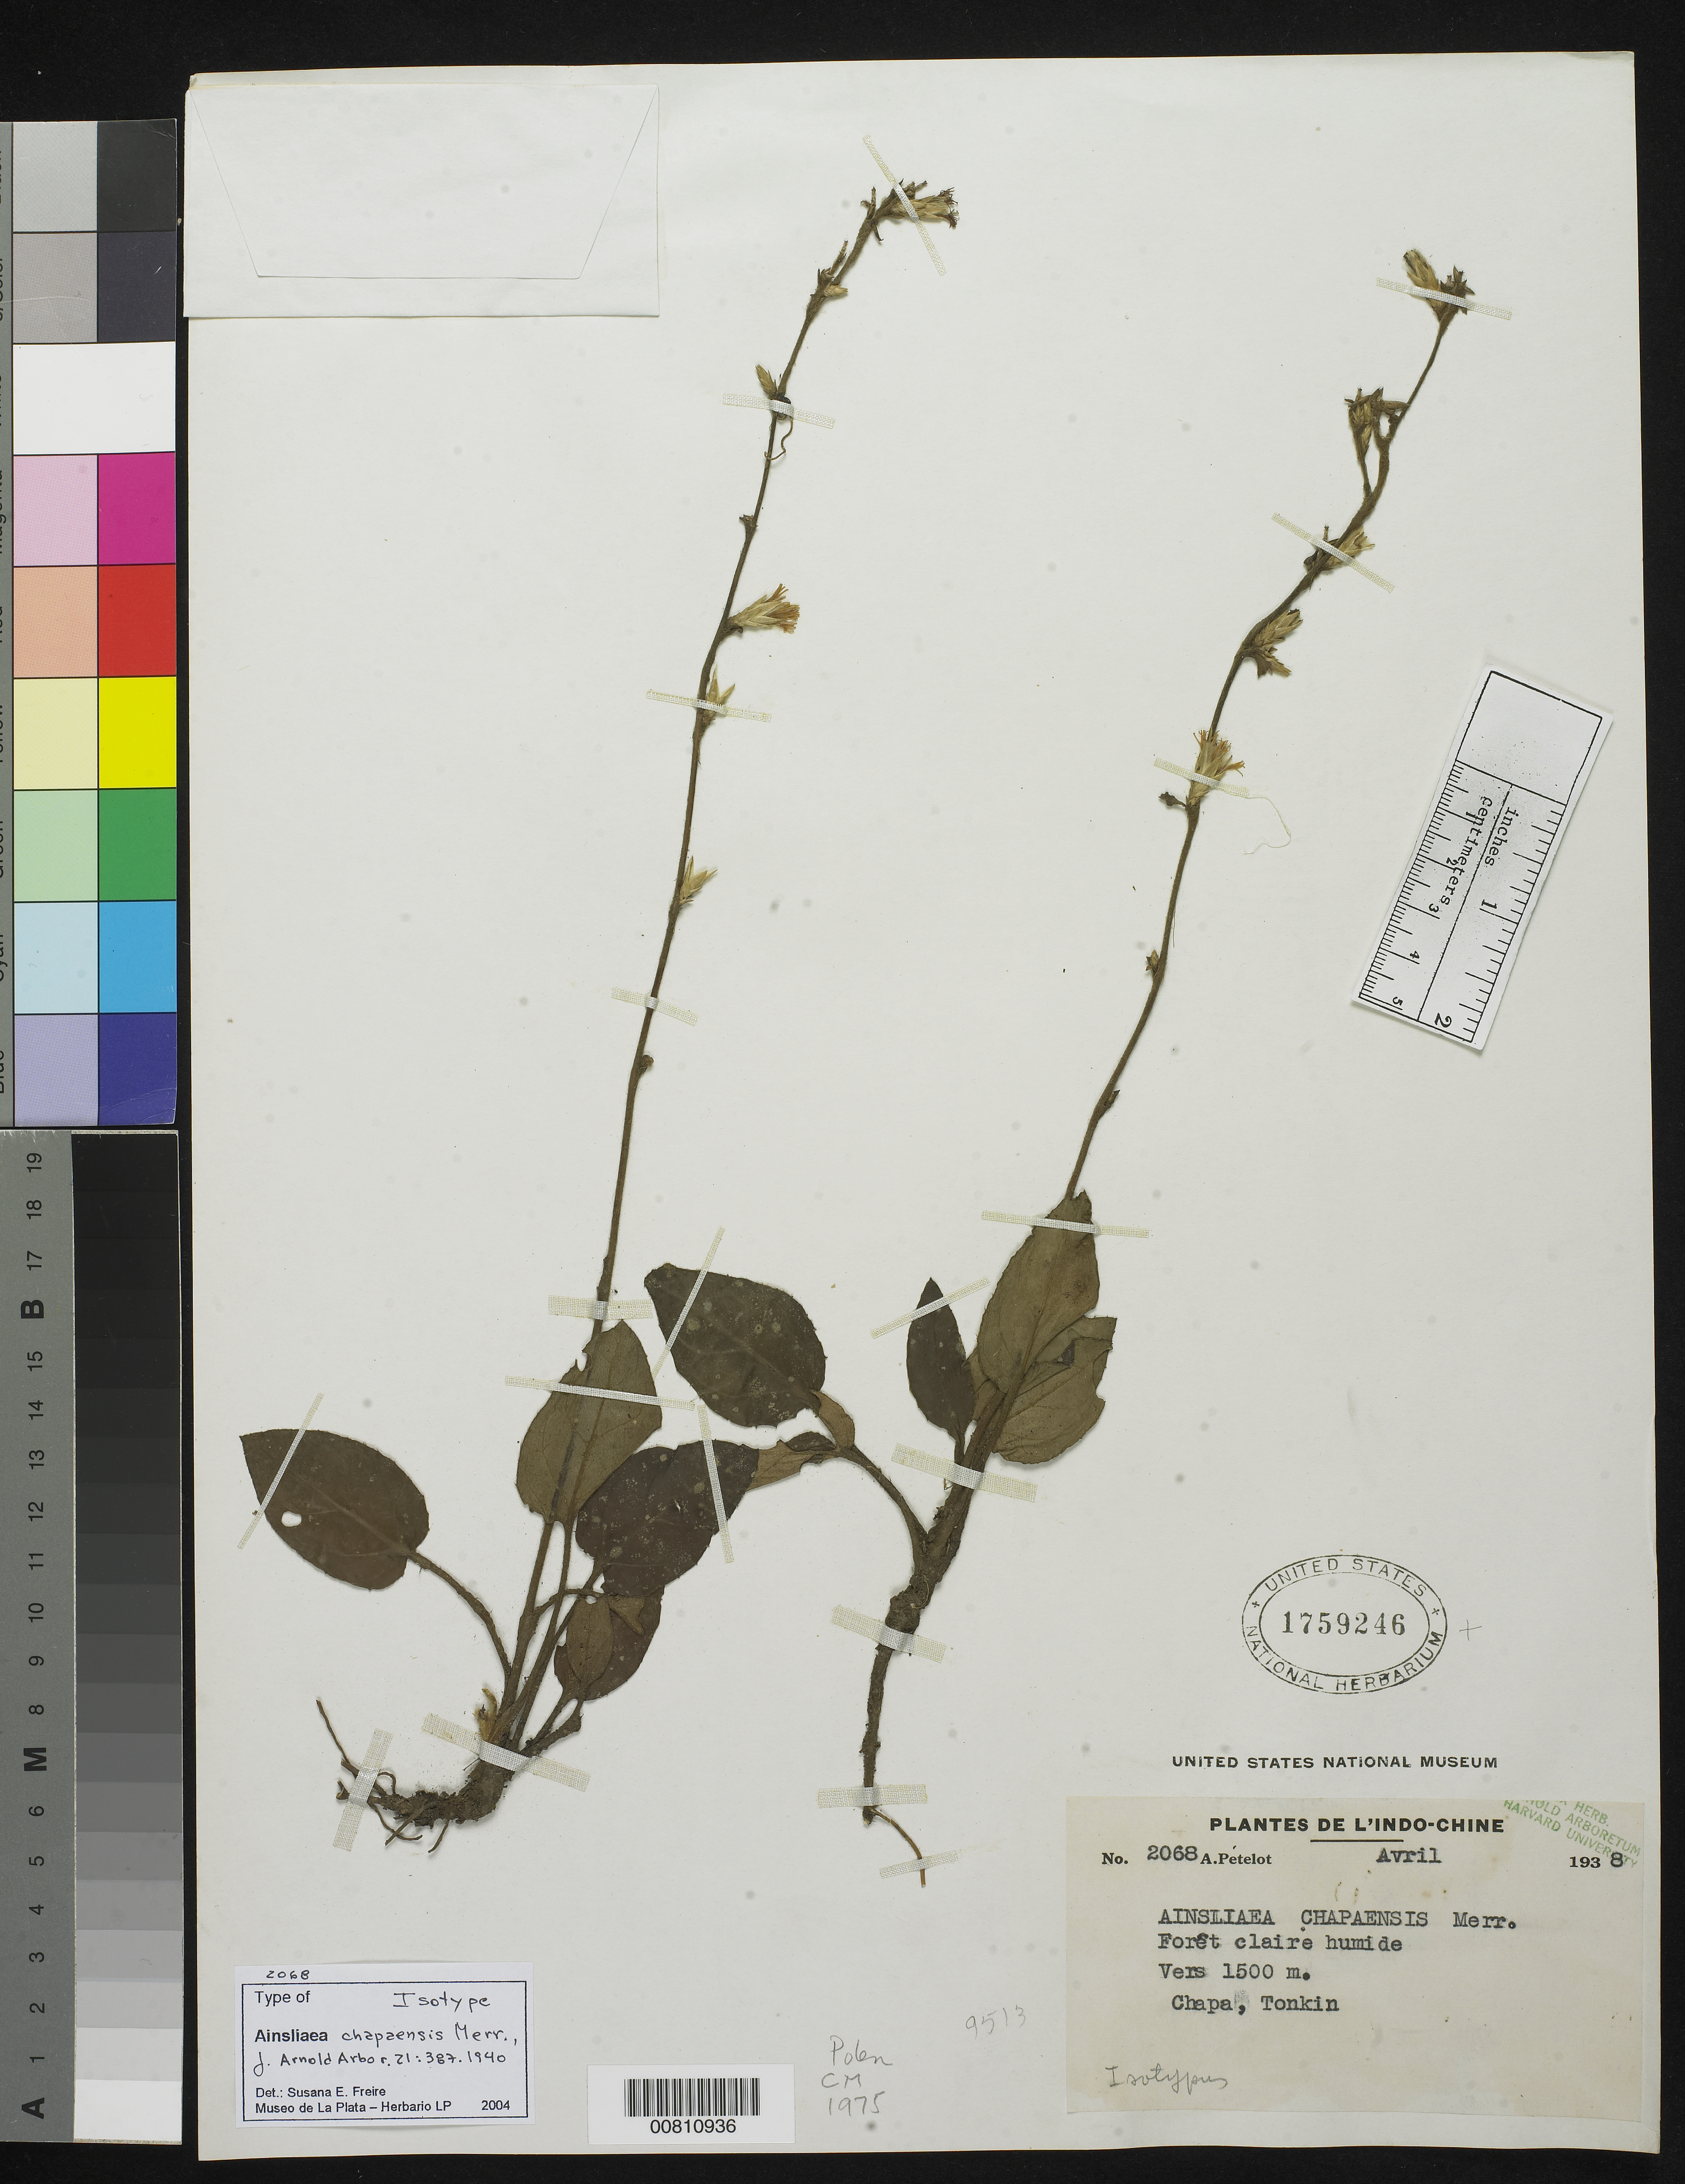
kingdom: Plantae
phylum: Tracheophyta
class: Magnoliopsida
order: Asterales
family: Asteraceae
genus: Ainsliaea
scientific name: Ainsliaea chapaensis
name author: Merr.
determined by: Freire, S. E., (LP), Museo de La Plata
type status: Isotype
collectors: A. Petelot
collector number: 2068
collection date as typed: Apr 1938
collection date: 1938-04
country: Vietnam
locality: Chapa, Tonkin.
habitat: Forêt claire humide.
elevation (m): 1500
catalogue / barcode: US 1759246